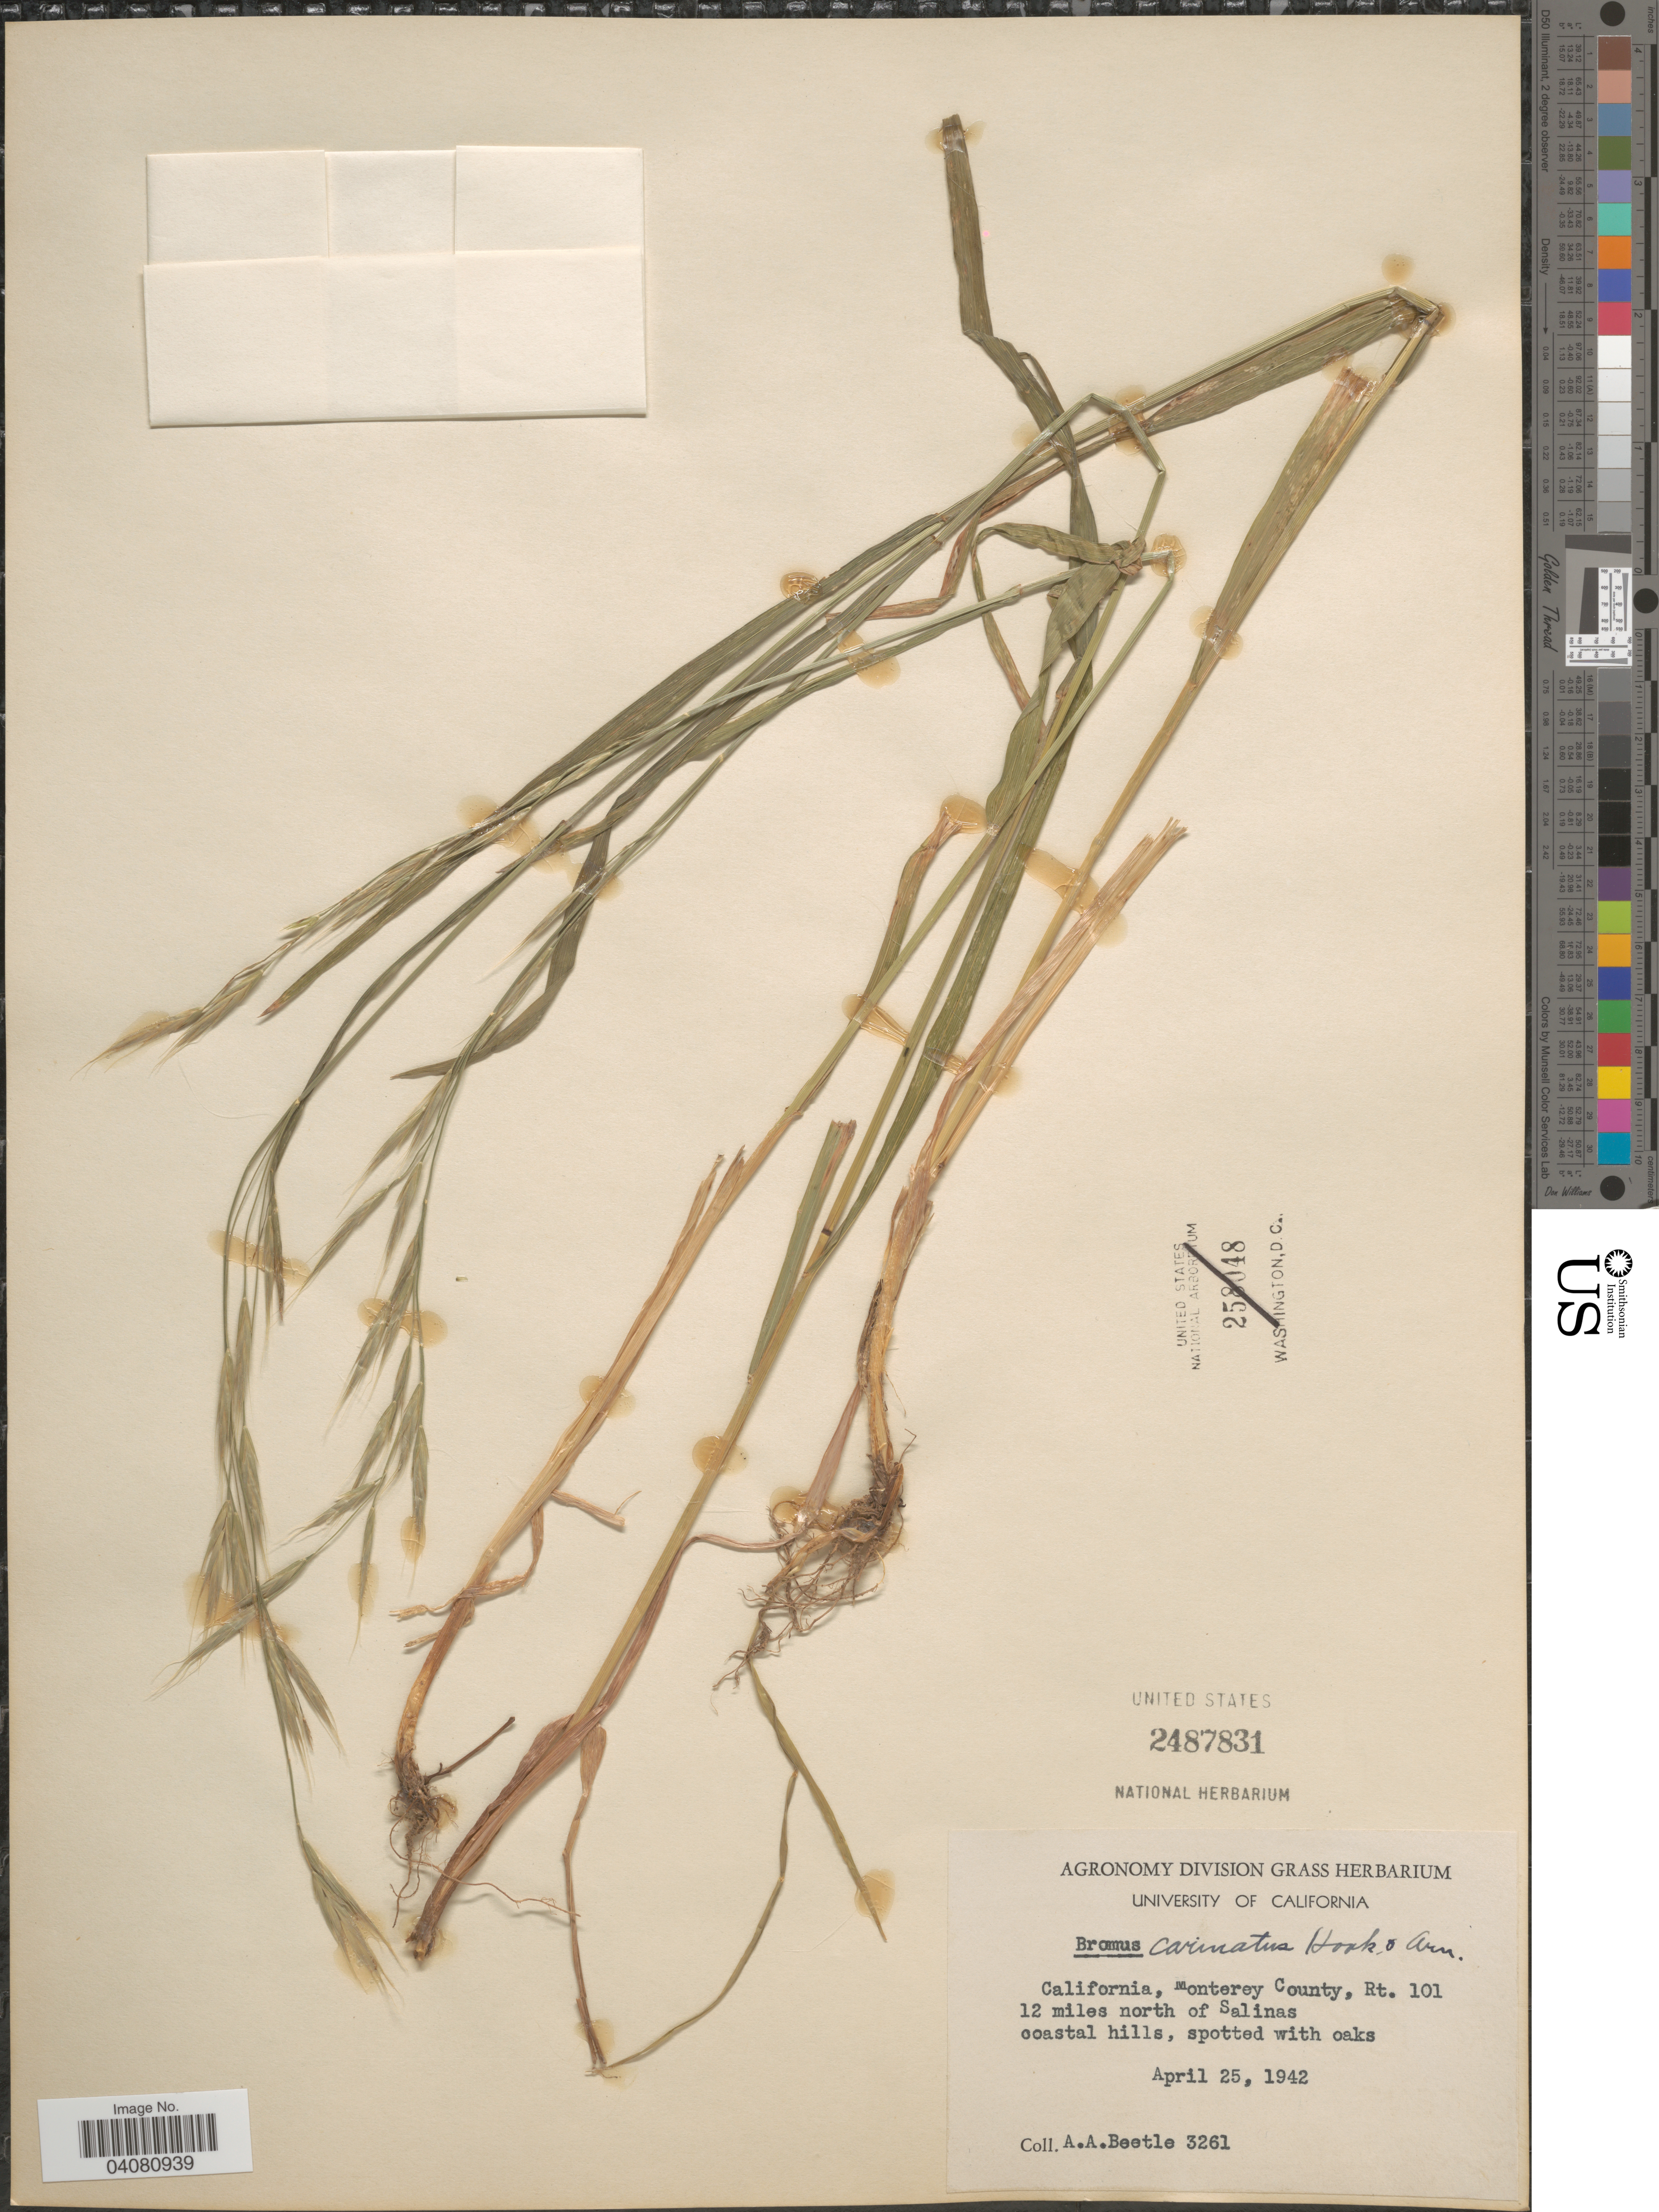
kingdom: Plantae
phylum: Tracheophyta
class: Liliopsida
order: Poales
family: Poaceae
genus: Bromus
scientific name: Bromus carinatus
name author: Hook. & Arn.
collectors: A. A. Beetle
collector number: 3261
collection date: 1942-04-25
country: United States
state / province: California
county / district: Monterey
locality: Monterey County, Rt. 101 12 miles north of Salinas coastal hills, spotted with oaks.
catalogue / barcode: US 2487831